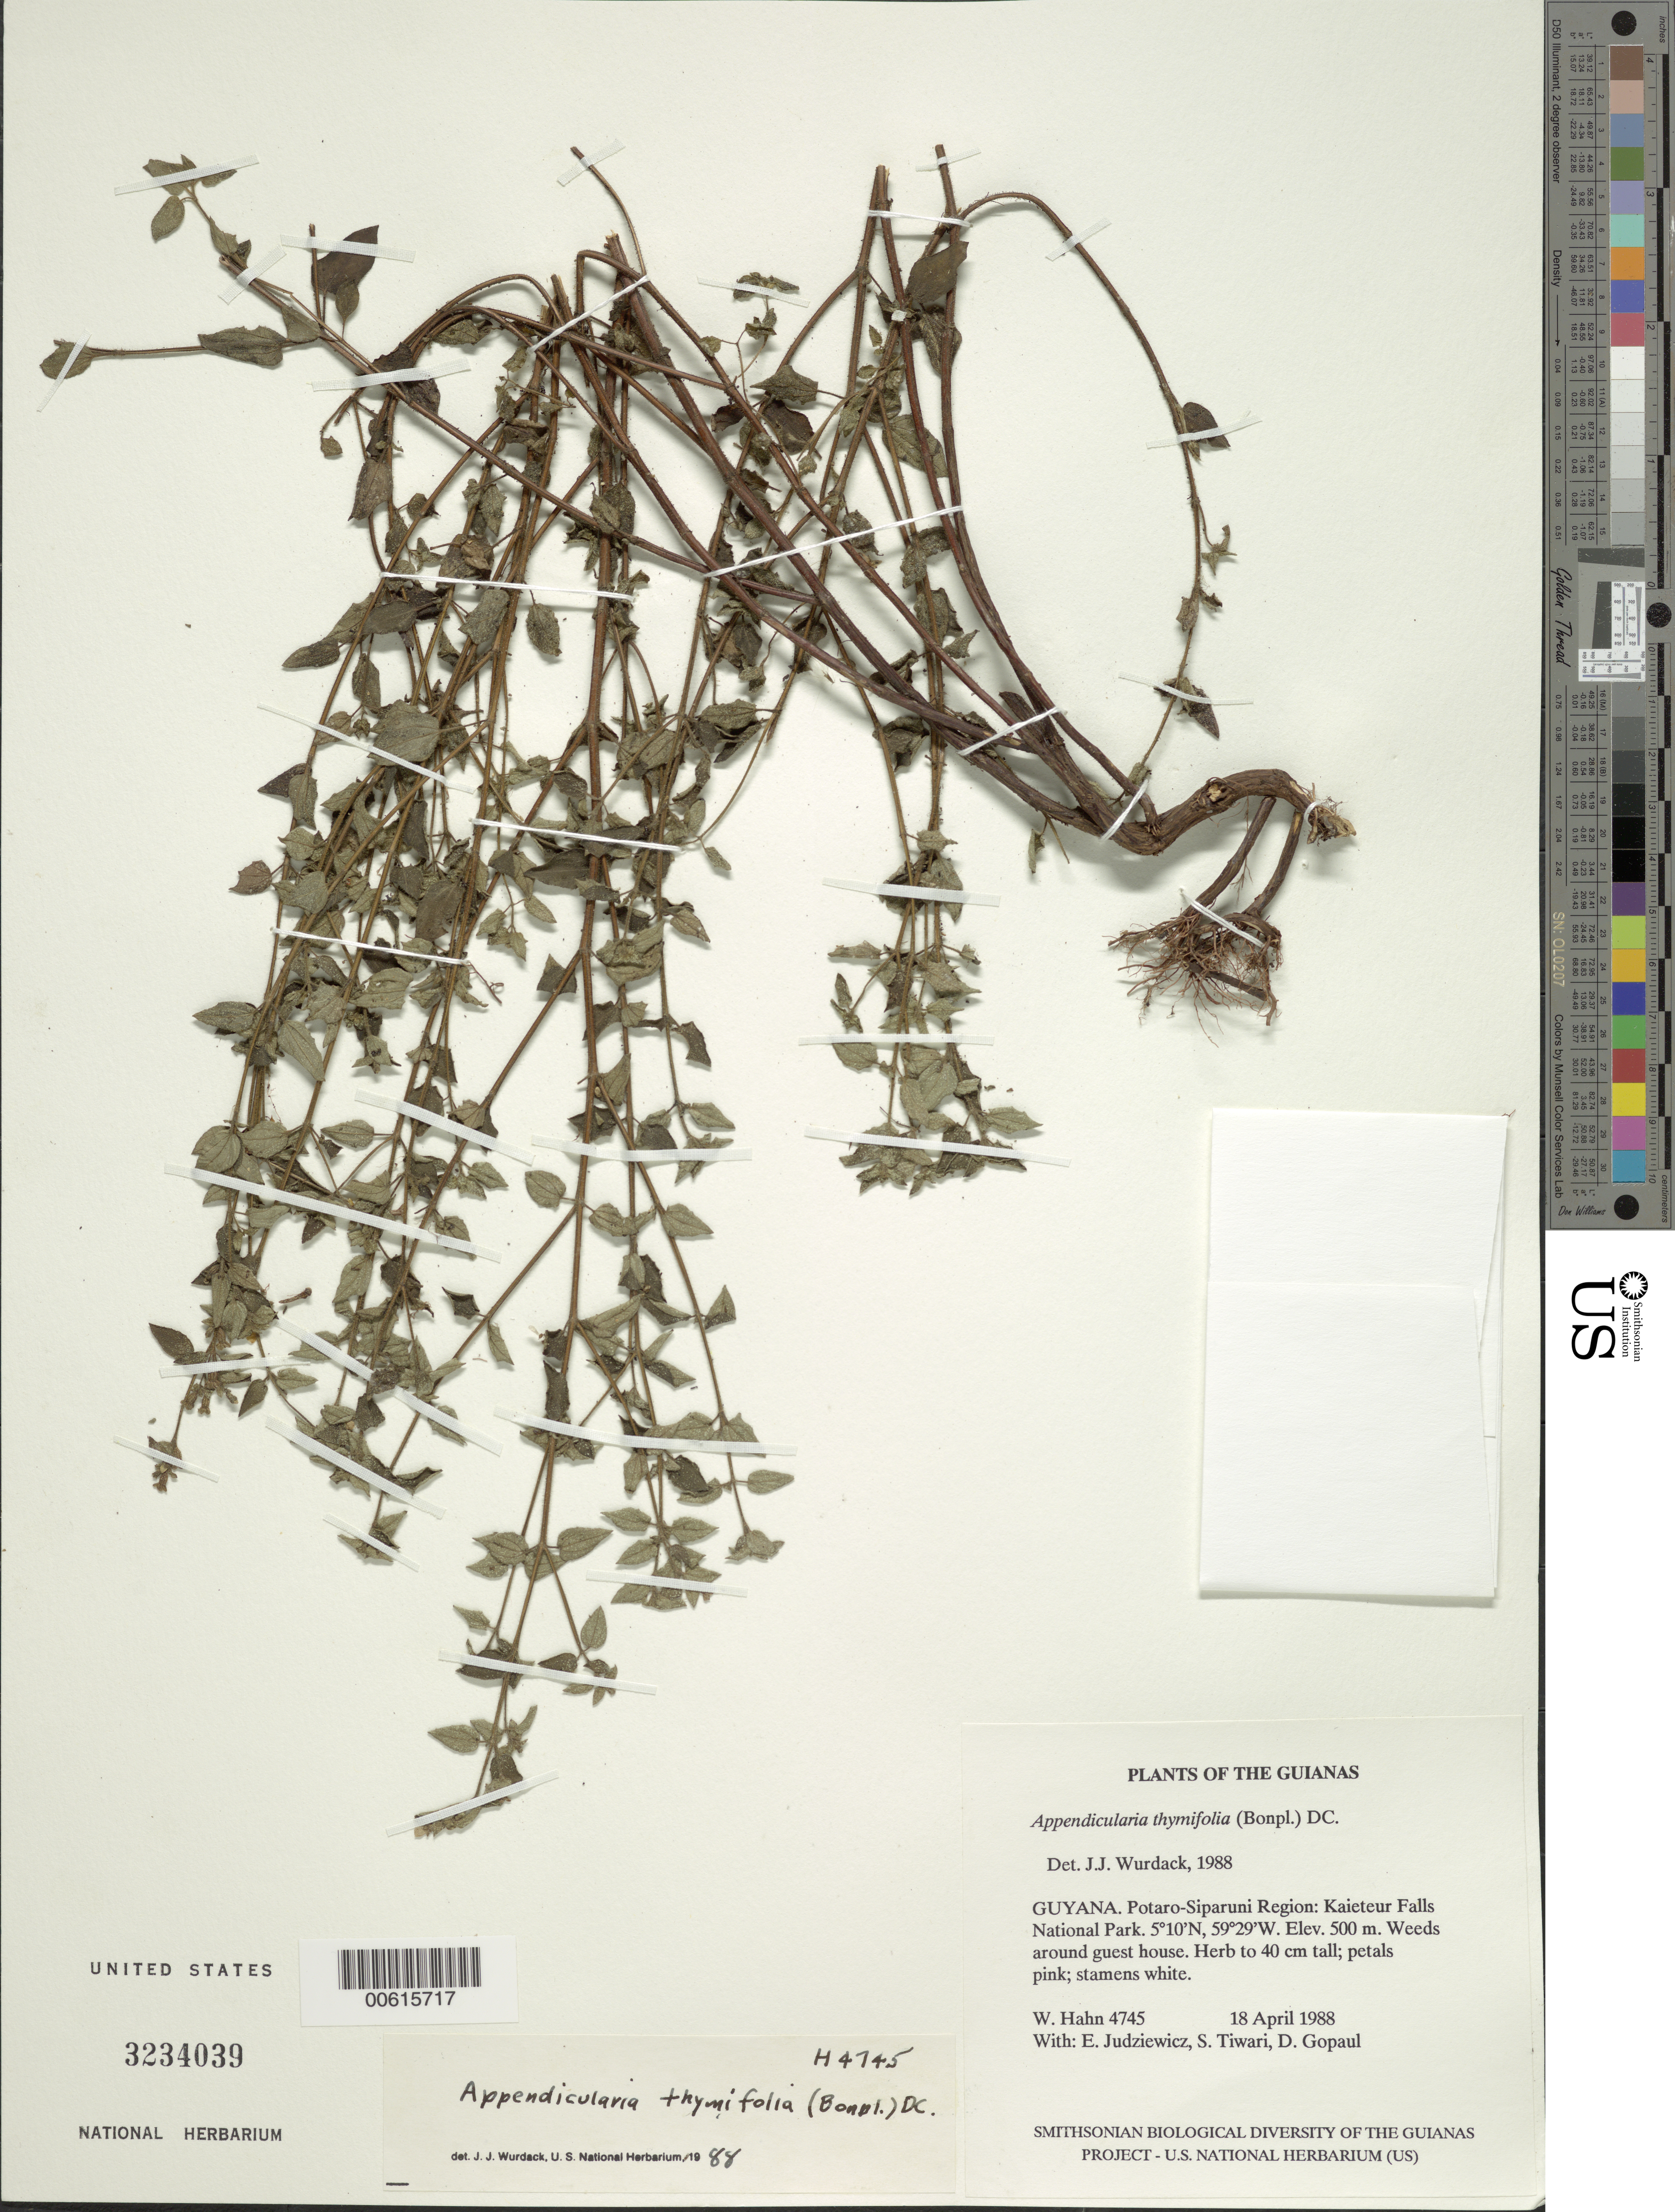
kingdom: Plantae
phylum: Tracheophyta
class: Magnoliopsida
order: Myrtales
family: Melastomataceae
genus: Appendicularia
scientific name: Appendicularia thymifolia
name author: (Bonpl.) DC.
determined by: Wurdack, John J., (US), US (UNITED STATES)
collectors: W. Hahn, E. J. Judziewicz, S. Tiwari & D. Gopaul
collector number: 4745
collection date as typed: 18 April 1988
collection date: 1988-04-18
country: Guyana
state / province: Potaro-Siparuni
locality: Kaieteur Falls National Park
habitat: Weeds around guest house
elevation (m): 500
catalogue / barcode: US 3234039